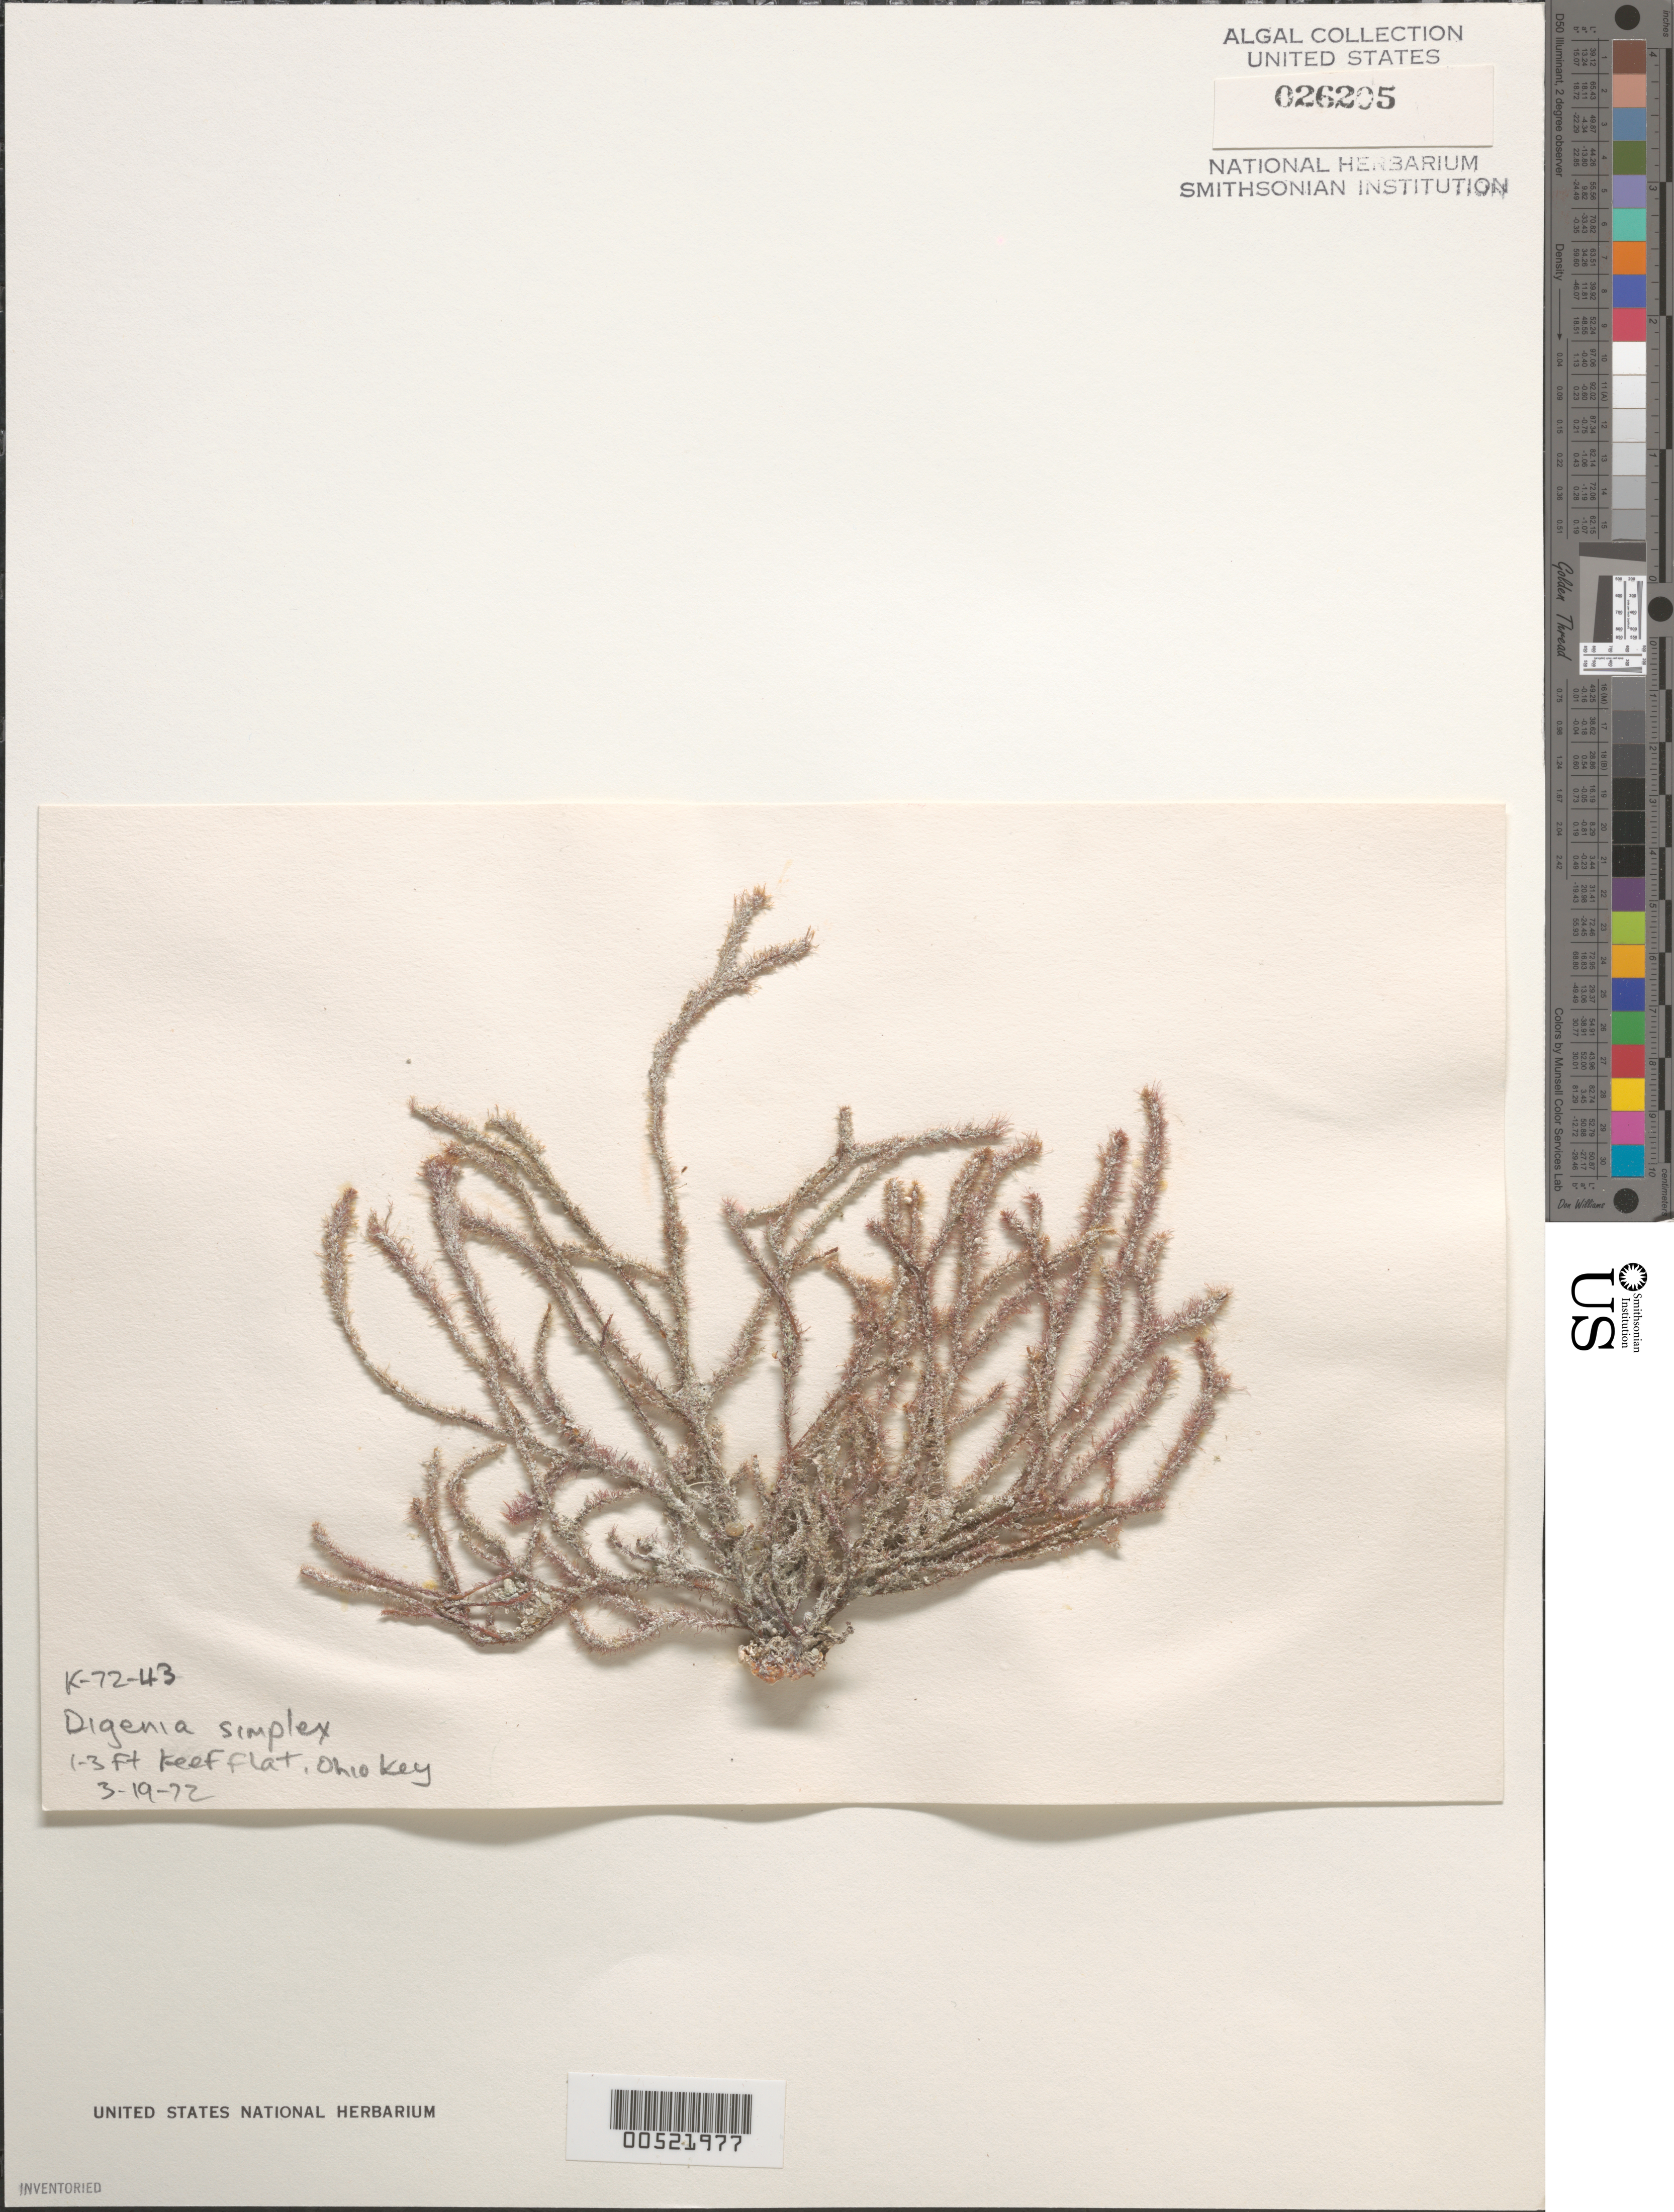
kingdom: Plantae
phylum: Rhodophyta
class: Florideophyceae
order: Ceramiales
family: Rhodomelaceae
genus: Digenea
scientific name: Digenea simplex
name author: (Wulfen) C. Agardh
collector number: K-72-43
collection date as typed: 19 Mar 1972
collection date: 1972-03-19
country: United States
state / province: Florida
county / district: Monroe County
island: Ohio Key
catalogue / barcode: US 26205